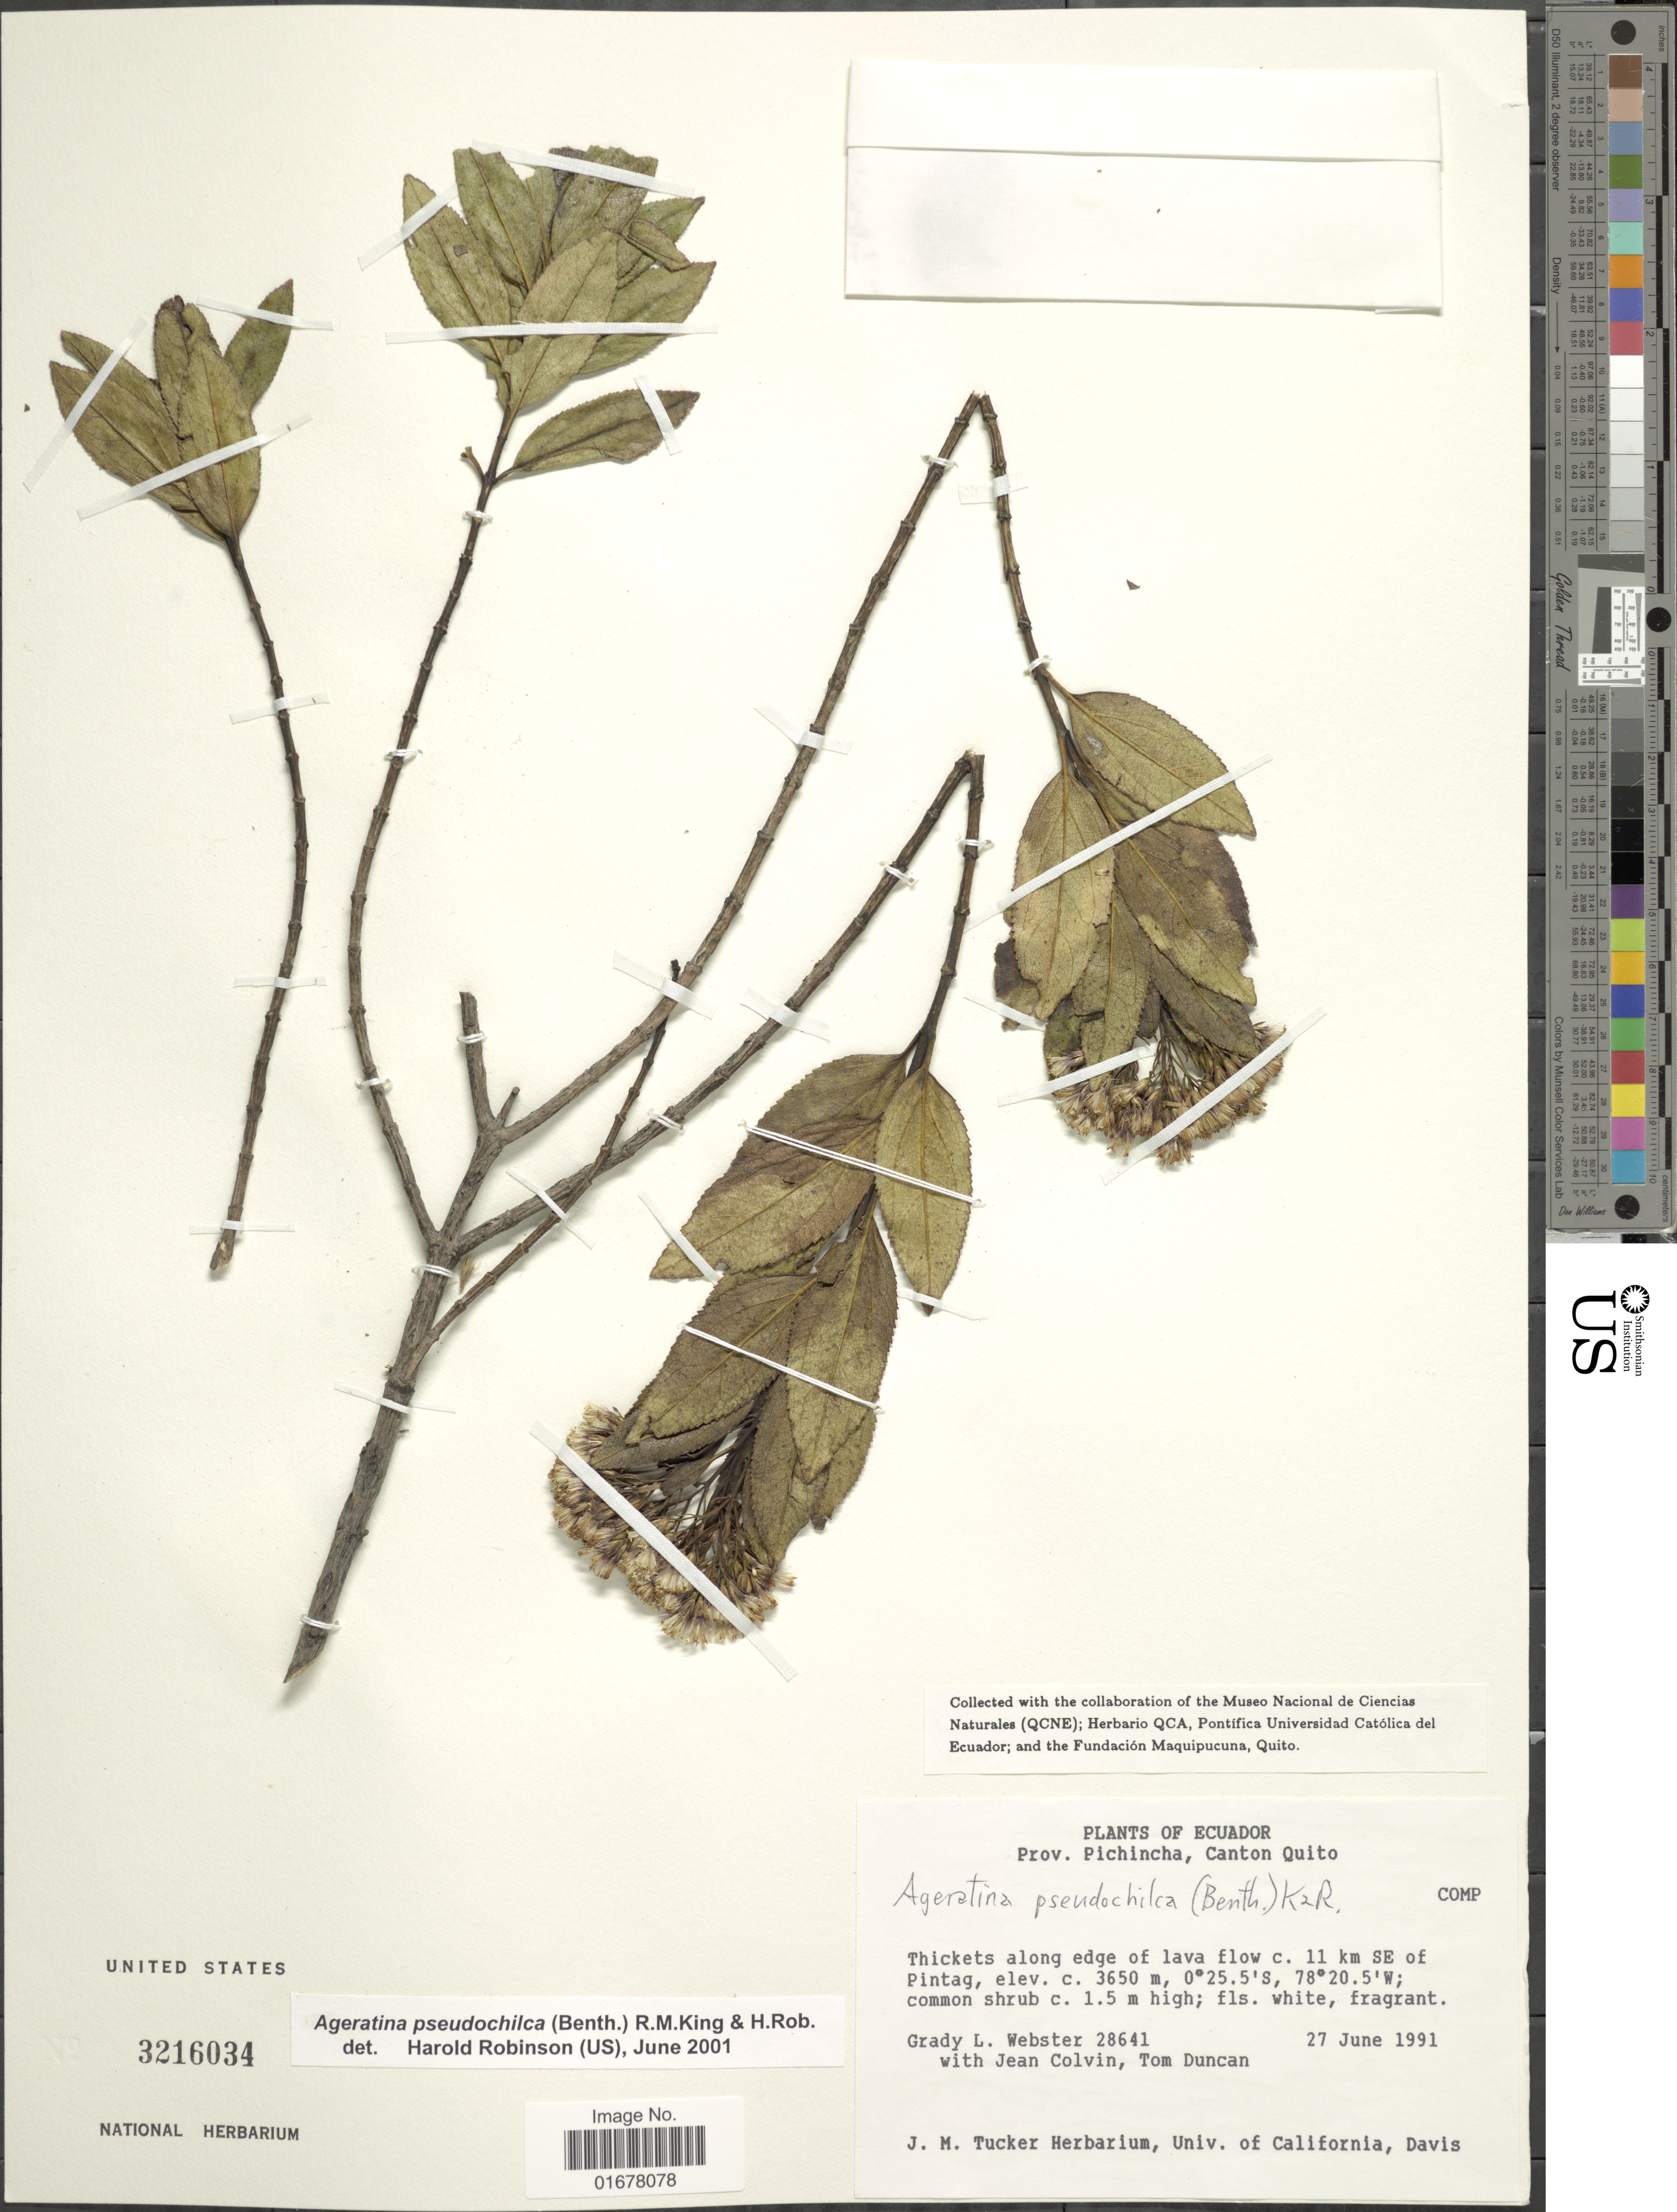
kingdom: Plantae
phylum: Tracheophyta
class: Magnoliopsida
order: Asterales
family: Asteraceae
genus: Ageratina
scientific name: Ageratina pseudochilca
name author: (Benth.) R.M. King & H. Rob.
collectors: G. L. Webster, J. Colvin & T. Duncan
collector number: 28641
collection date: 1991-06-27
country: Ecuador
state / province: Pichincha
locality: Prov. Pichincha, Canton Quito, Thickets along edge of lava flow, 11 km SE of Pintag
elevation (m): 3650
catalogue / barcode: US 3216034